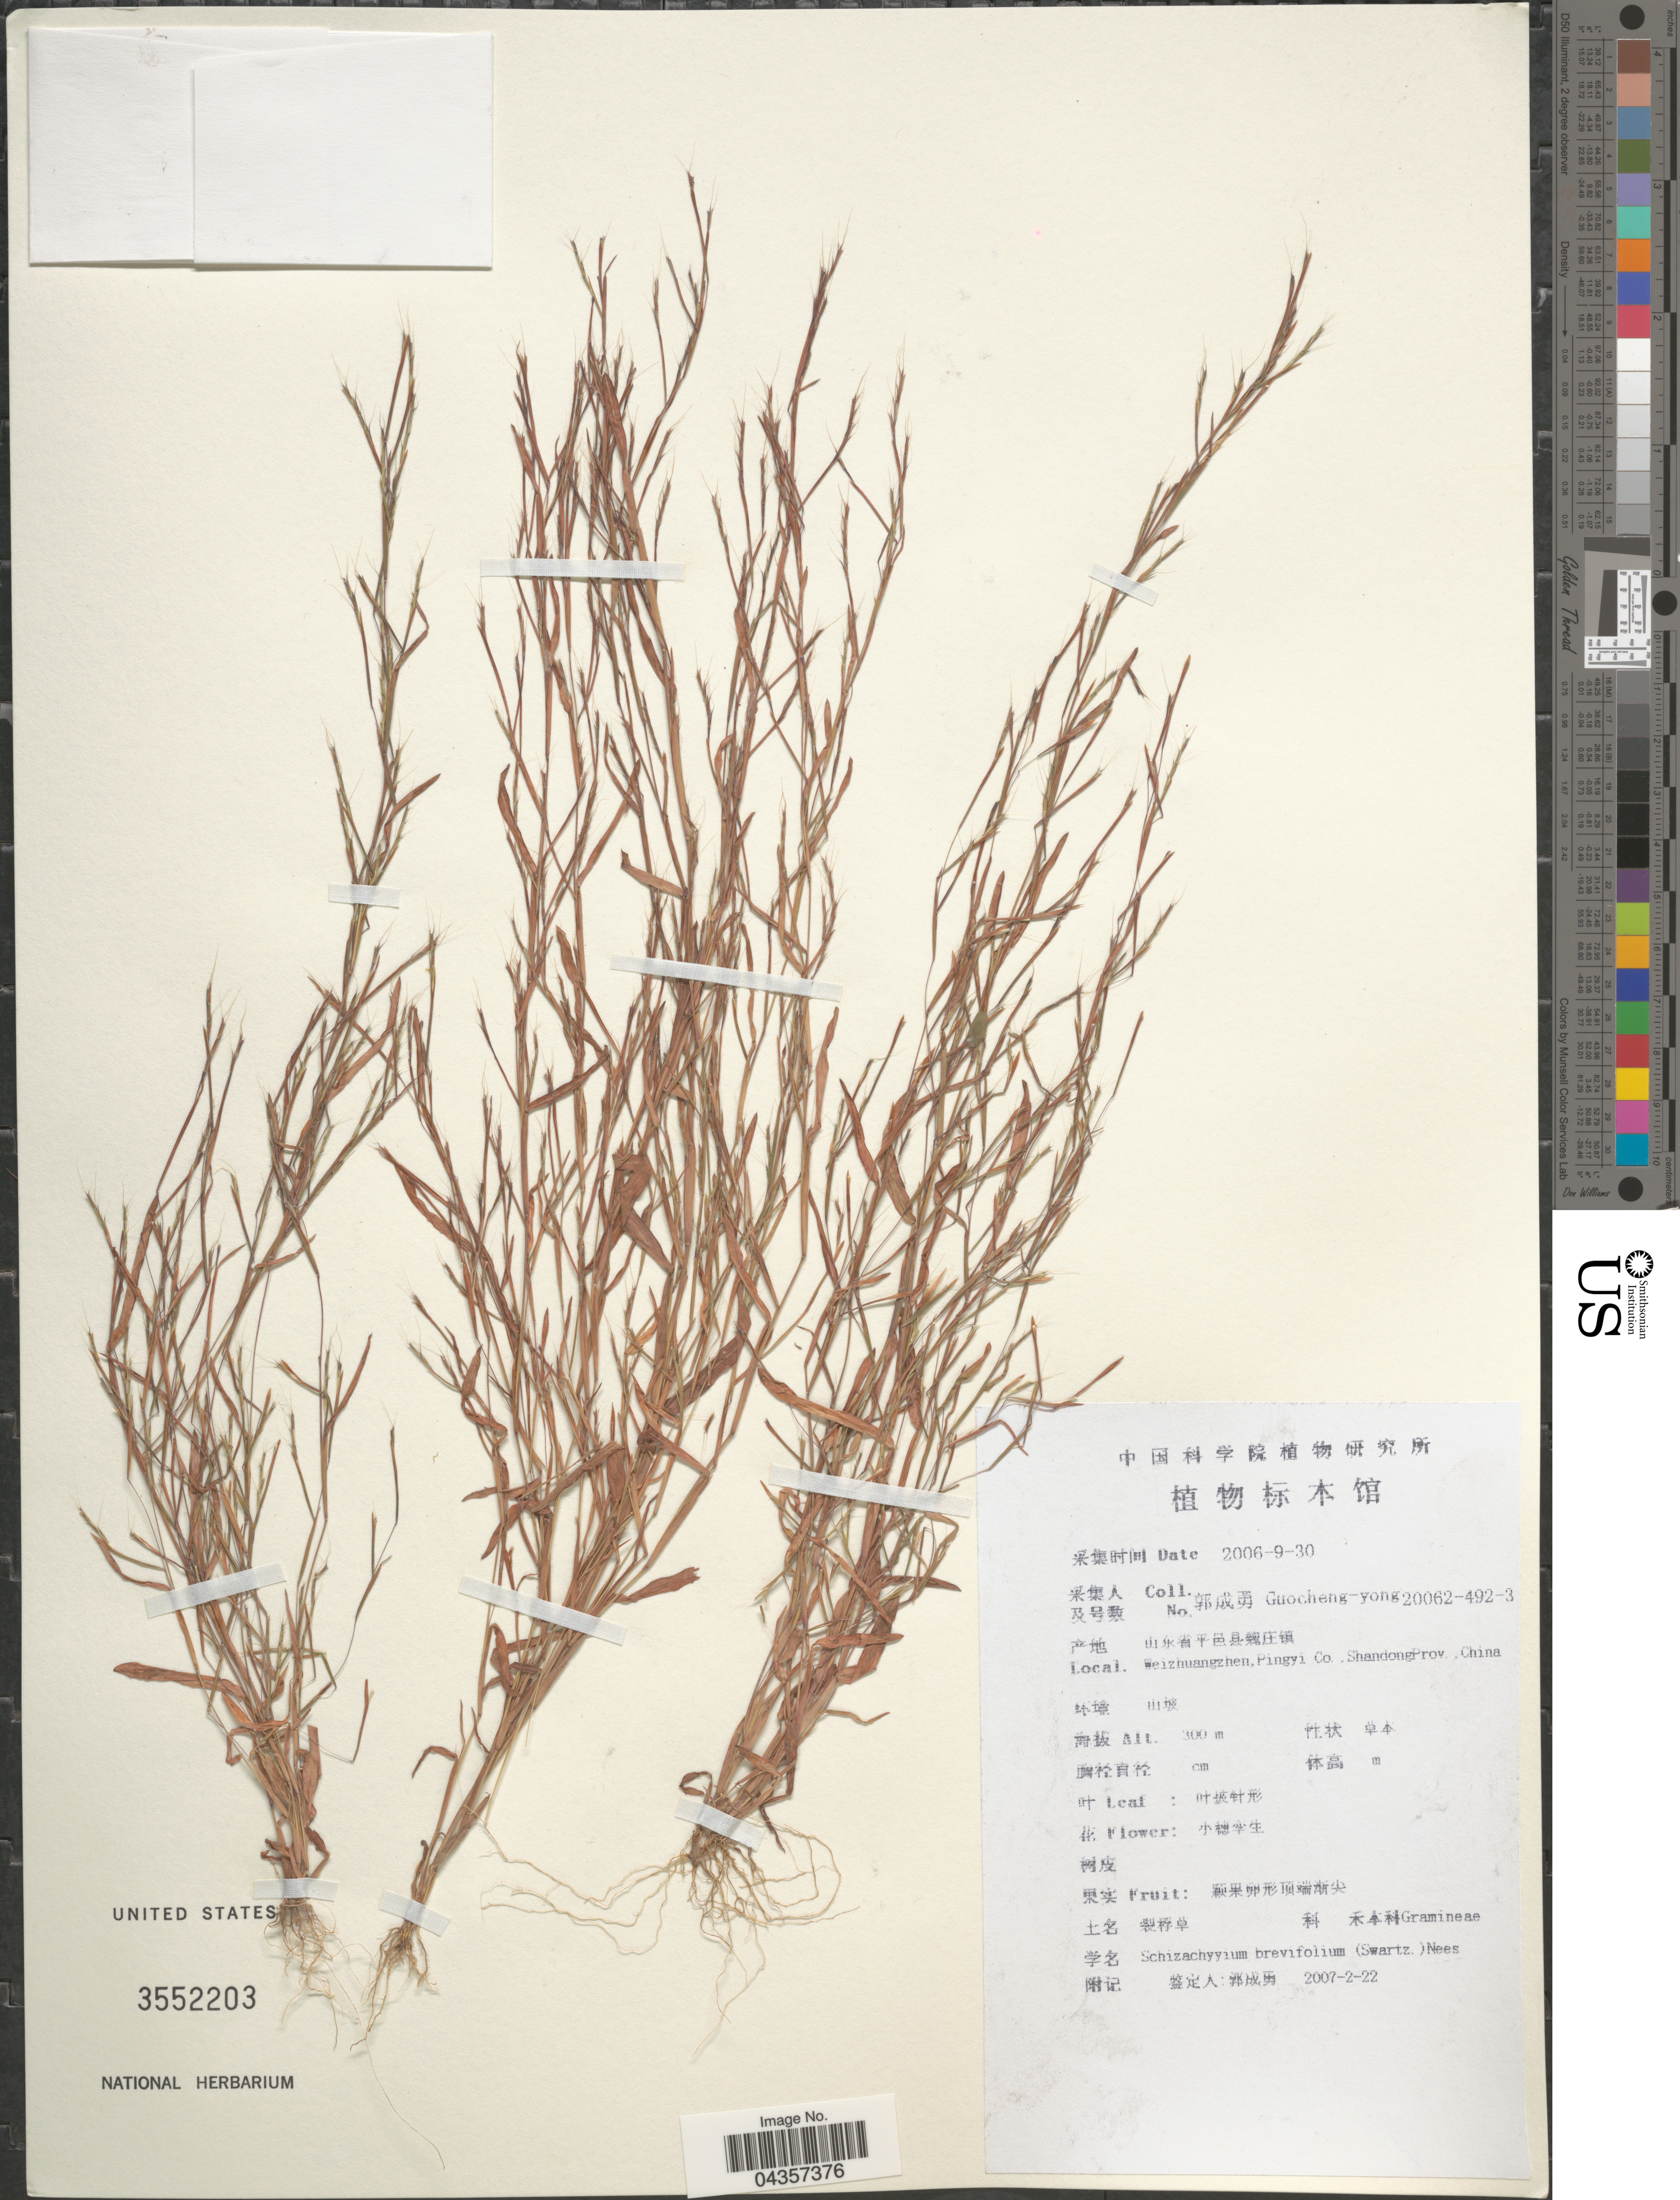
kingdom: Plantae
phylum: Tracheophyta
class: Liliopsida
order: Poales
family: Poaceae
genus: Schizachyrium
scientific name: Schizachyrium brevifolium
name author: (Sw.) Nees ex Büse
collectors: Guo cheng-yong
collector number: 20062-492-3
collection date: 2006-09-30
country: China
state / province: Shandong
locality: Weizhuangzhen, Pingyi Co.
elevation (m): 300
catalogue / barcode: US 3552203